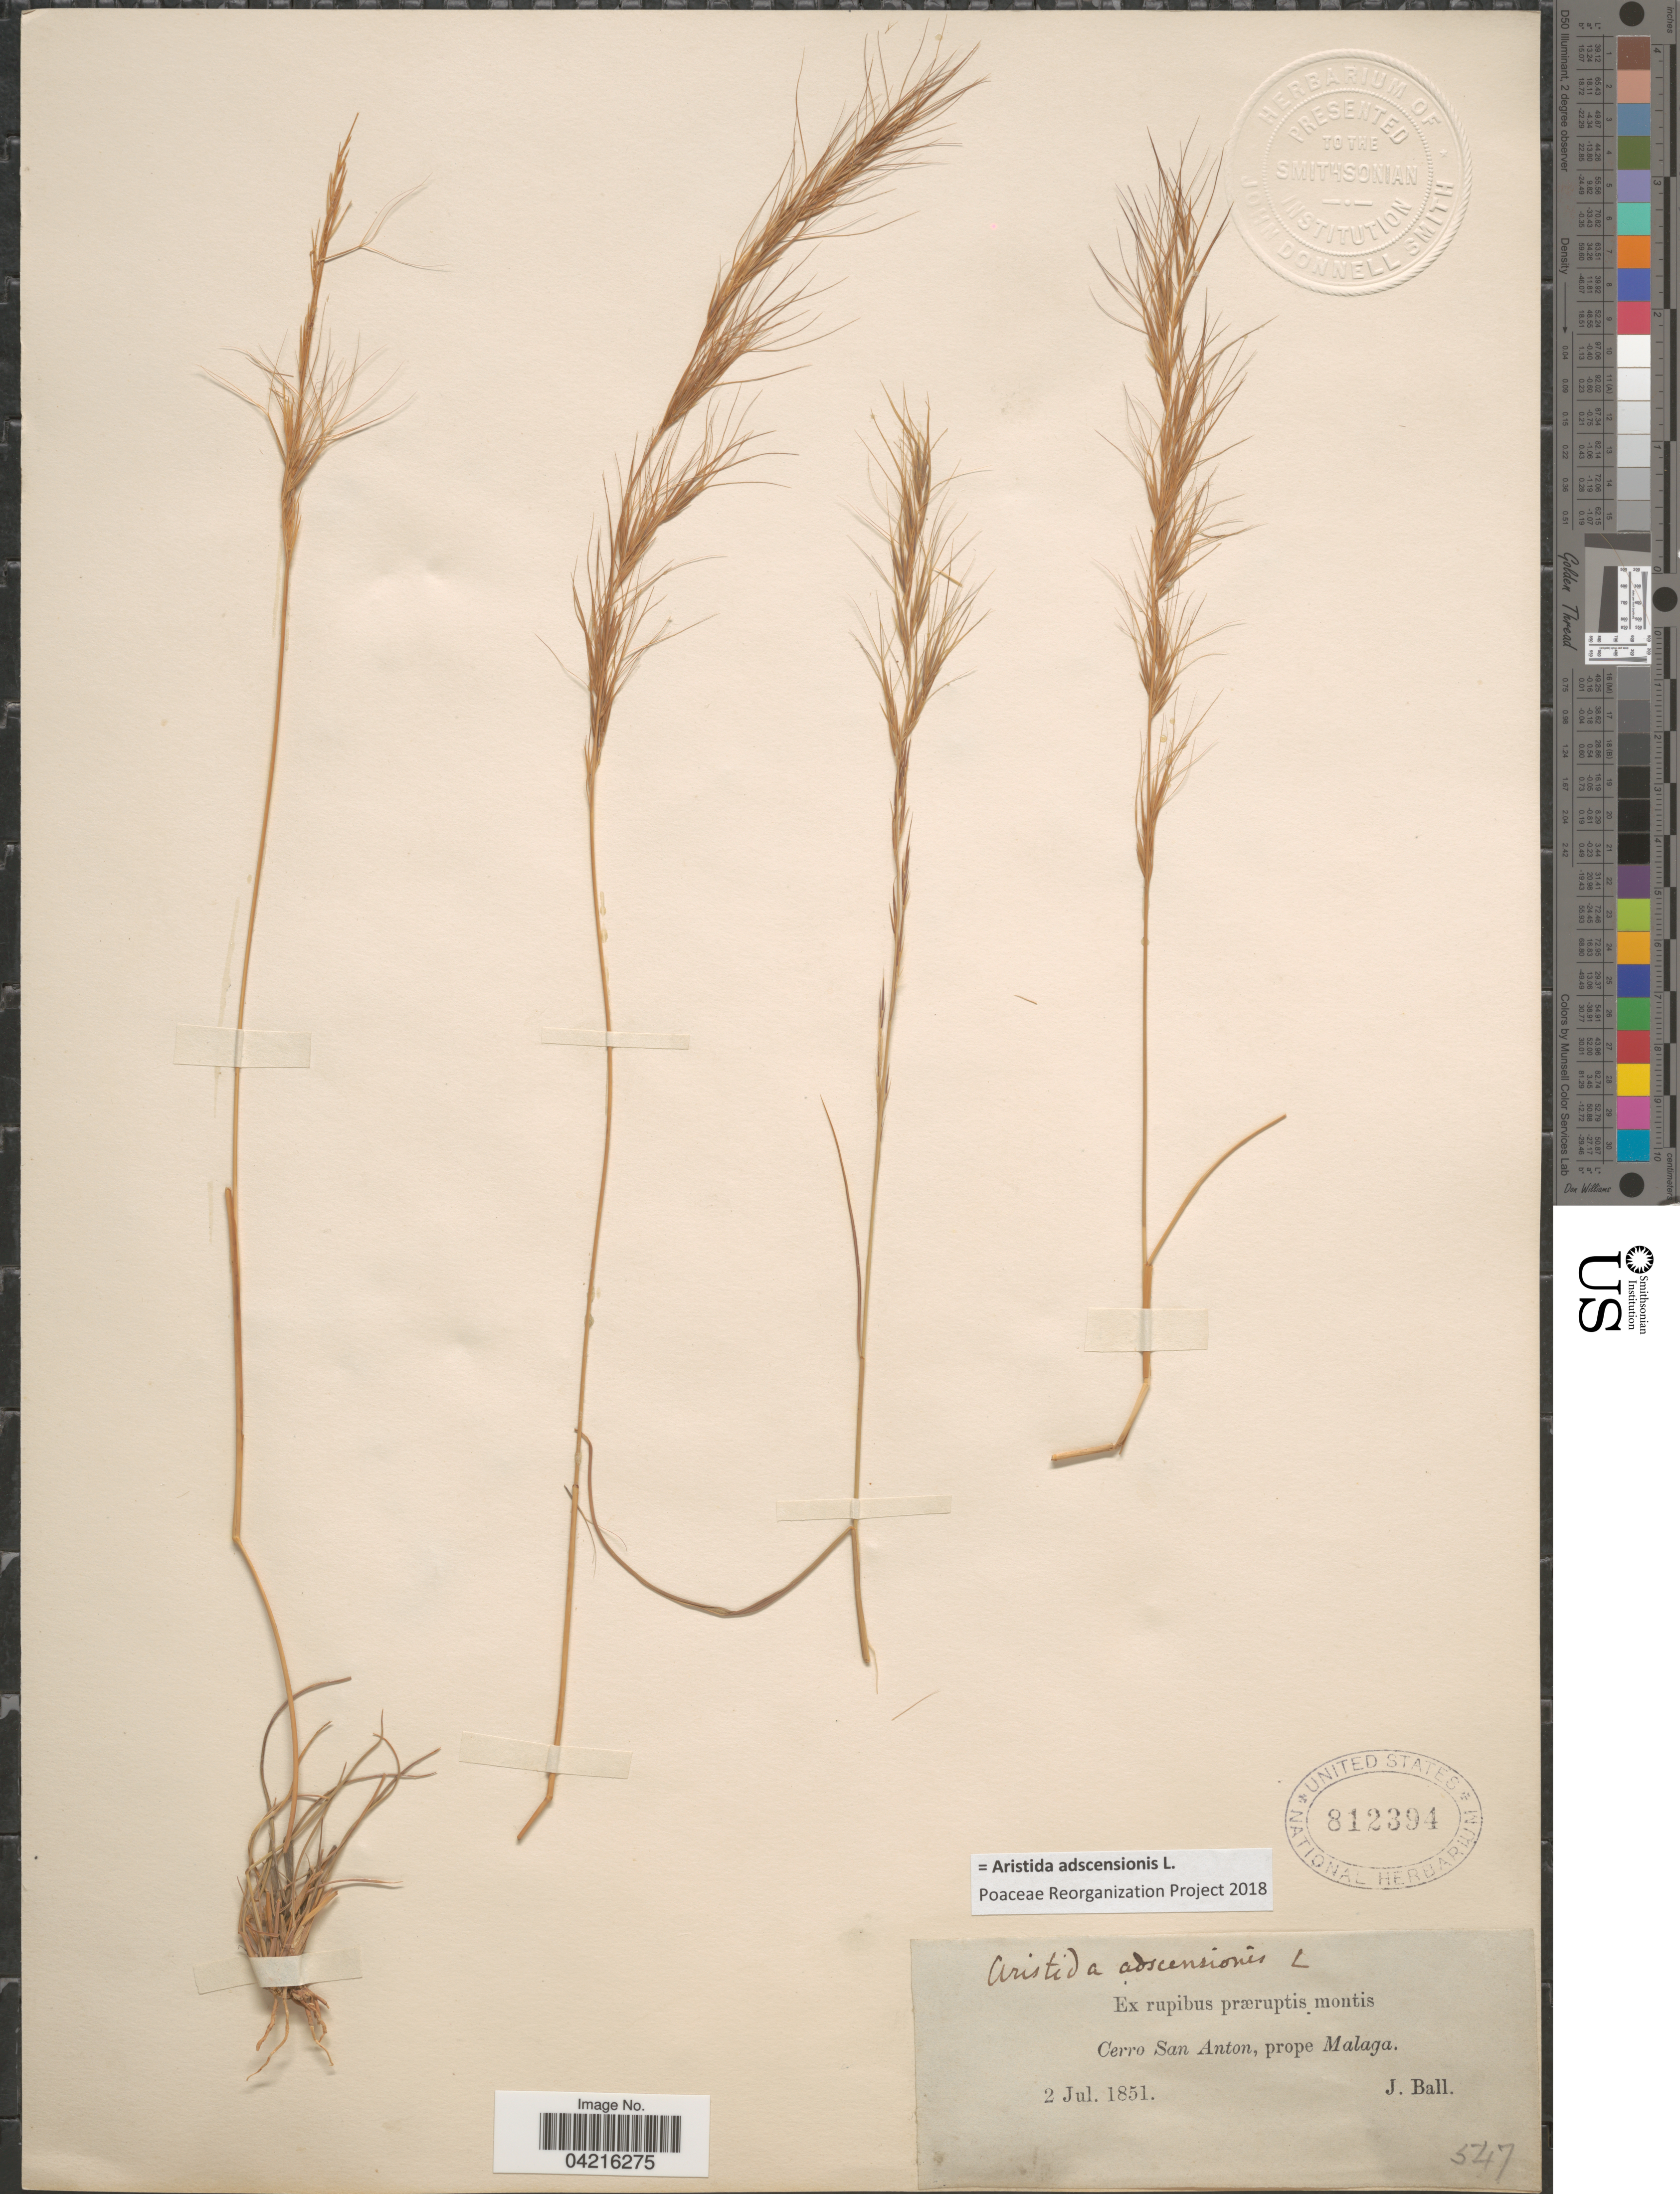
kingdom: Plantae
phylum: Tracheophyta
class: Liliopsida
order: Poales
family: Poaceae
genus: Aristida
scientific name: Aristida adscensionis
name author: L.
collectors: J. Ball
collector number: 547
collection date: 1851-07-02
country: Spain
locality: Cerro San Anton, prope Malaga.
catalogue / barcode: US 812394